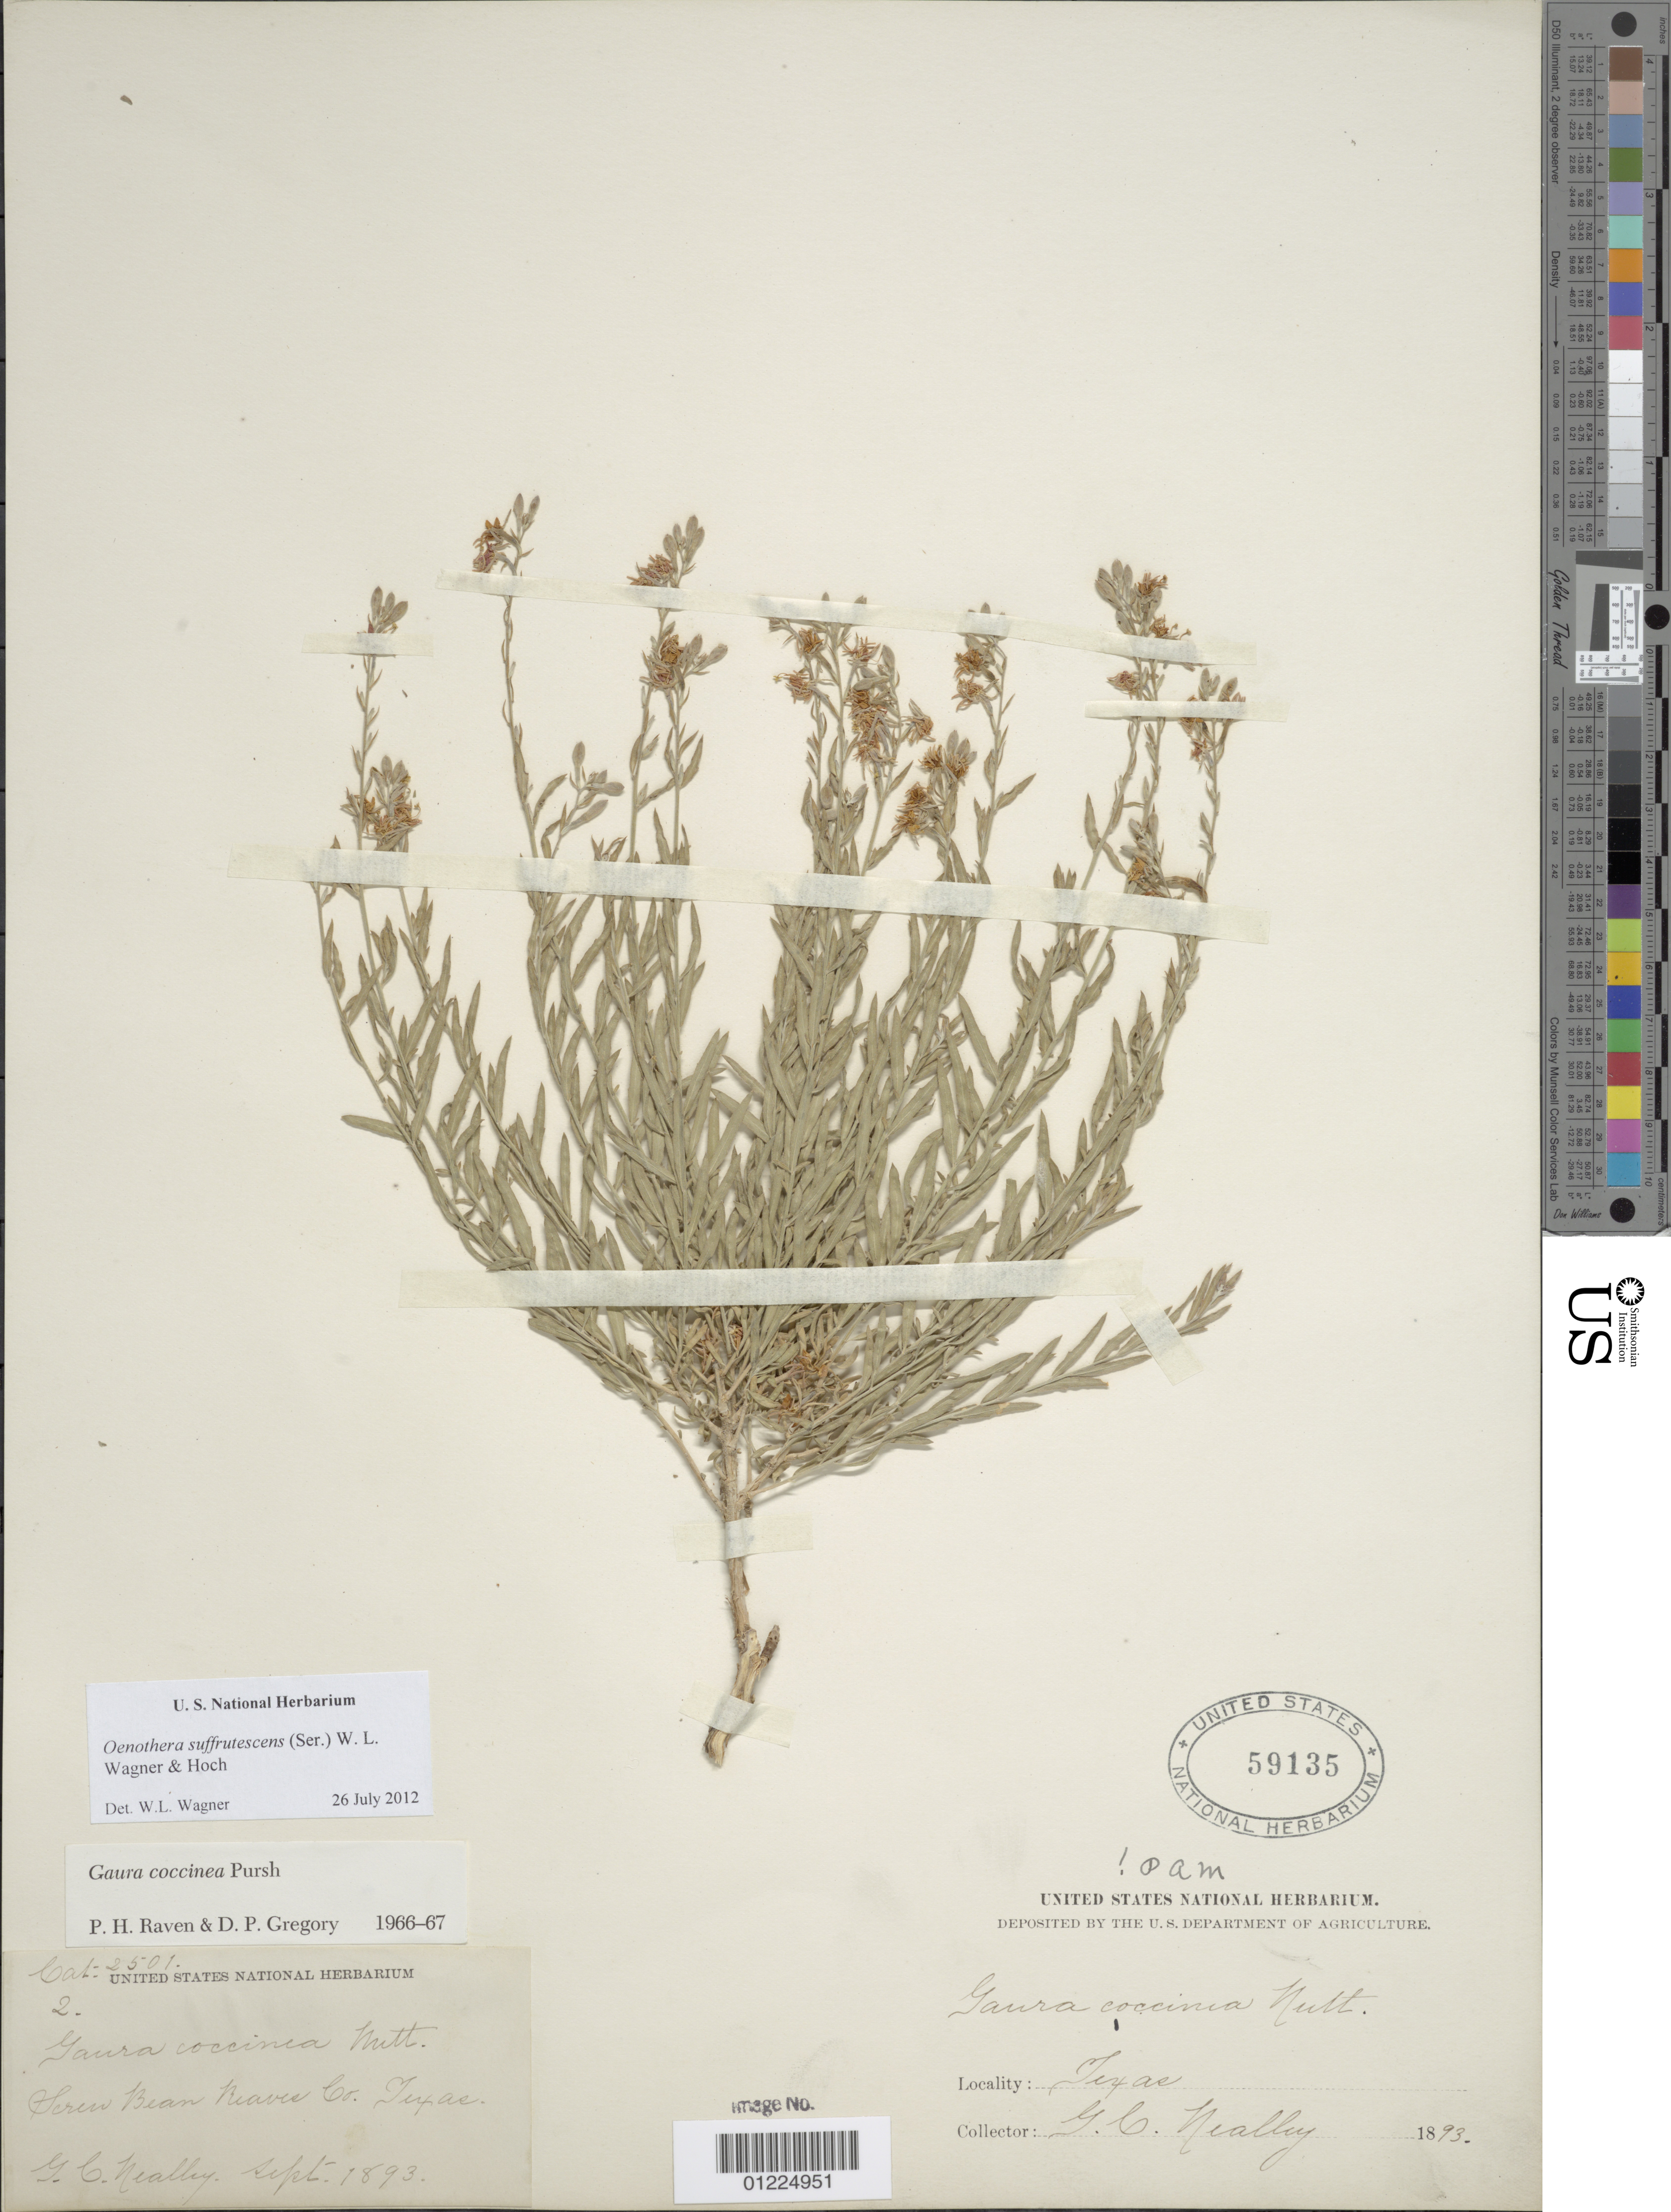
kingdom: Plantae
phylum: Tracheophyta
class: Magnoliopsida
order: Myrtales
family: Onagraceae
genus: Oenothera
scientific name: Oenothera suffrutescens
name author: (Ser.) W.L. Wagner & Hoch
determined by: Wagner, W. L., (BOT), Smithsonian Institution - National Museum of Natural History (UNITED STATES)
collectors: G. C. Nealley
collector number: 2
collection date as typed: Sep 1893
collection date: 1893-09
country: United States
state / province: Texas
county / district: Reeves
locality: Screw Bean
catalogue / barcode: US 59135